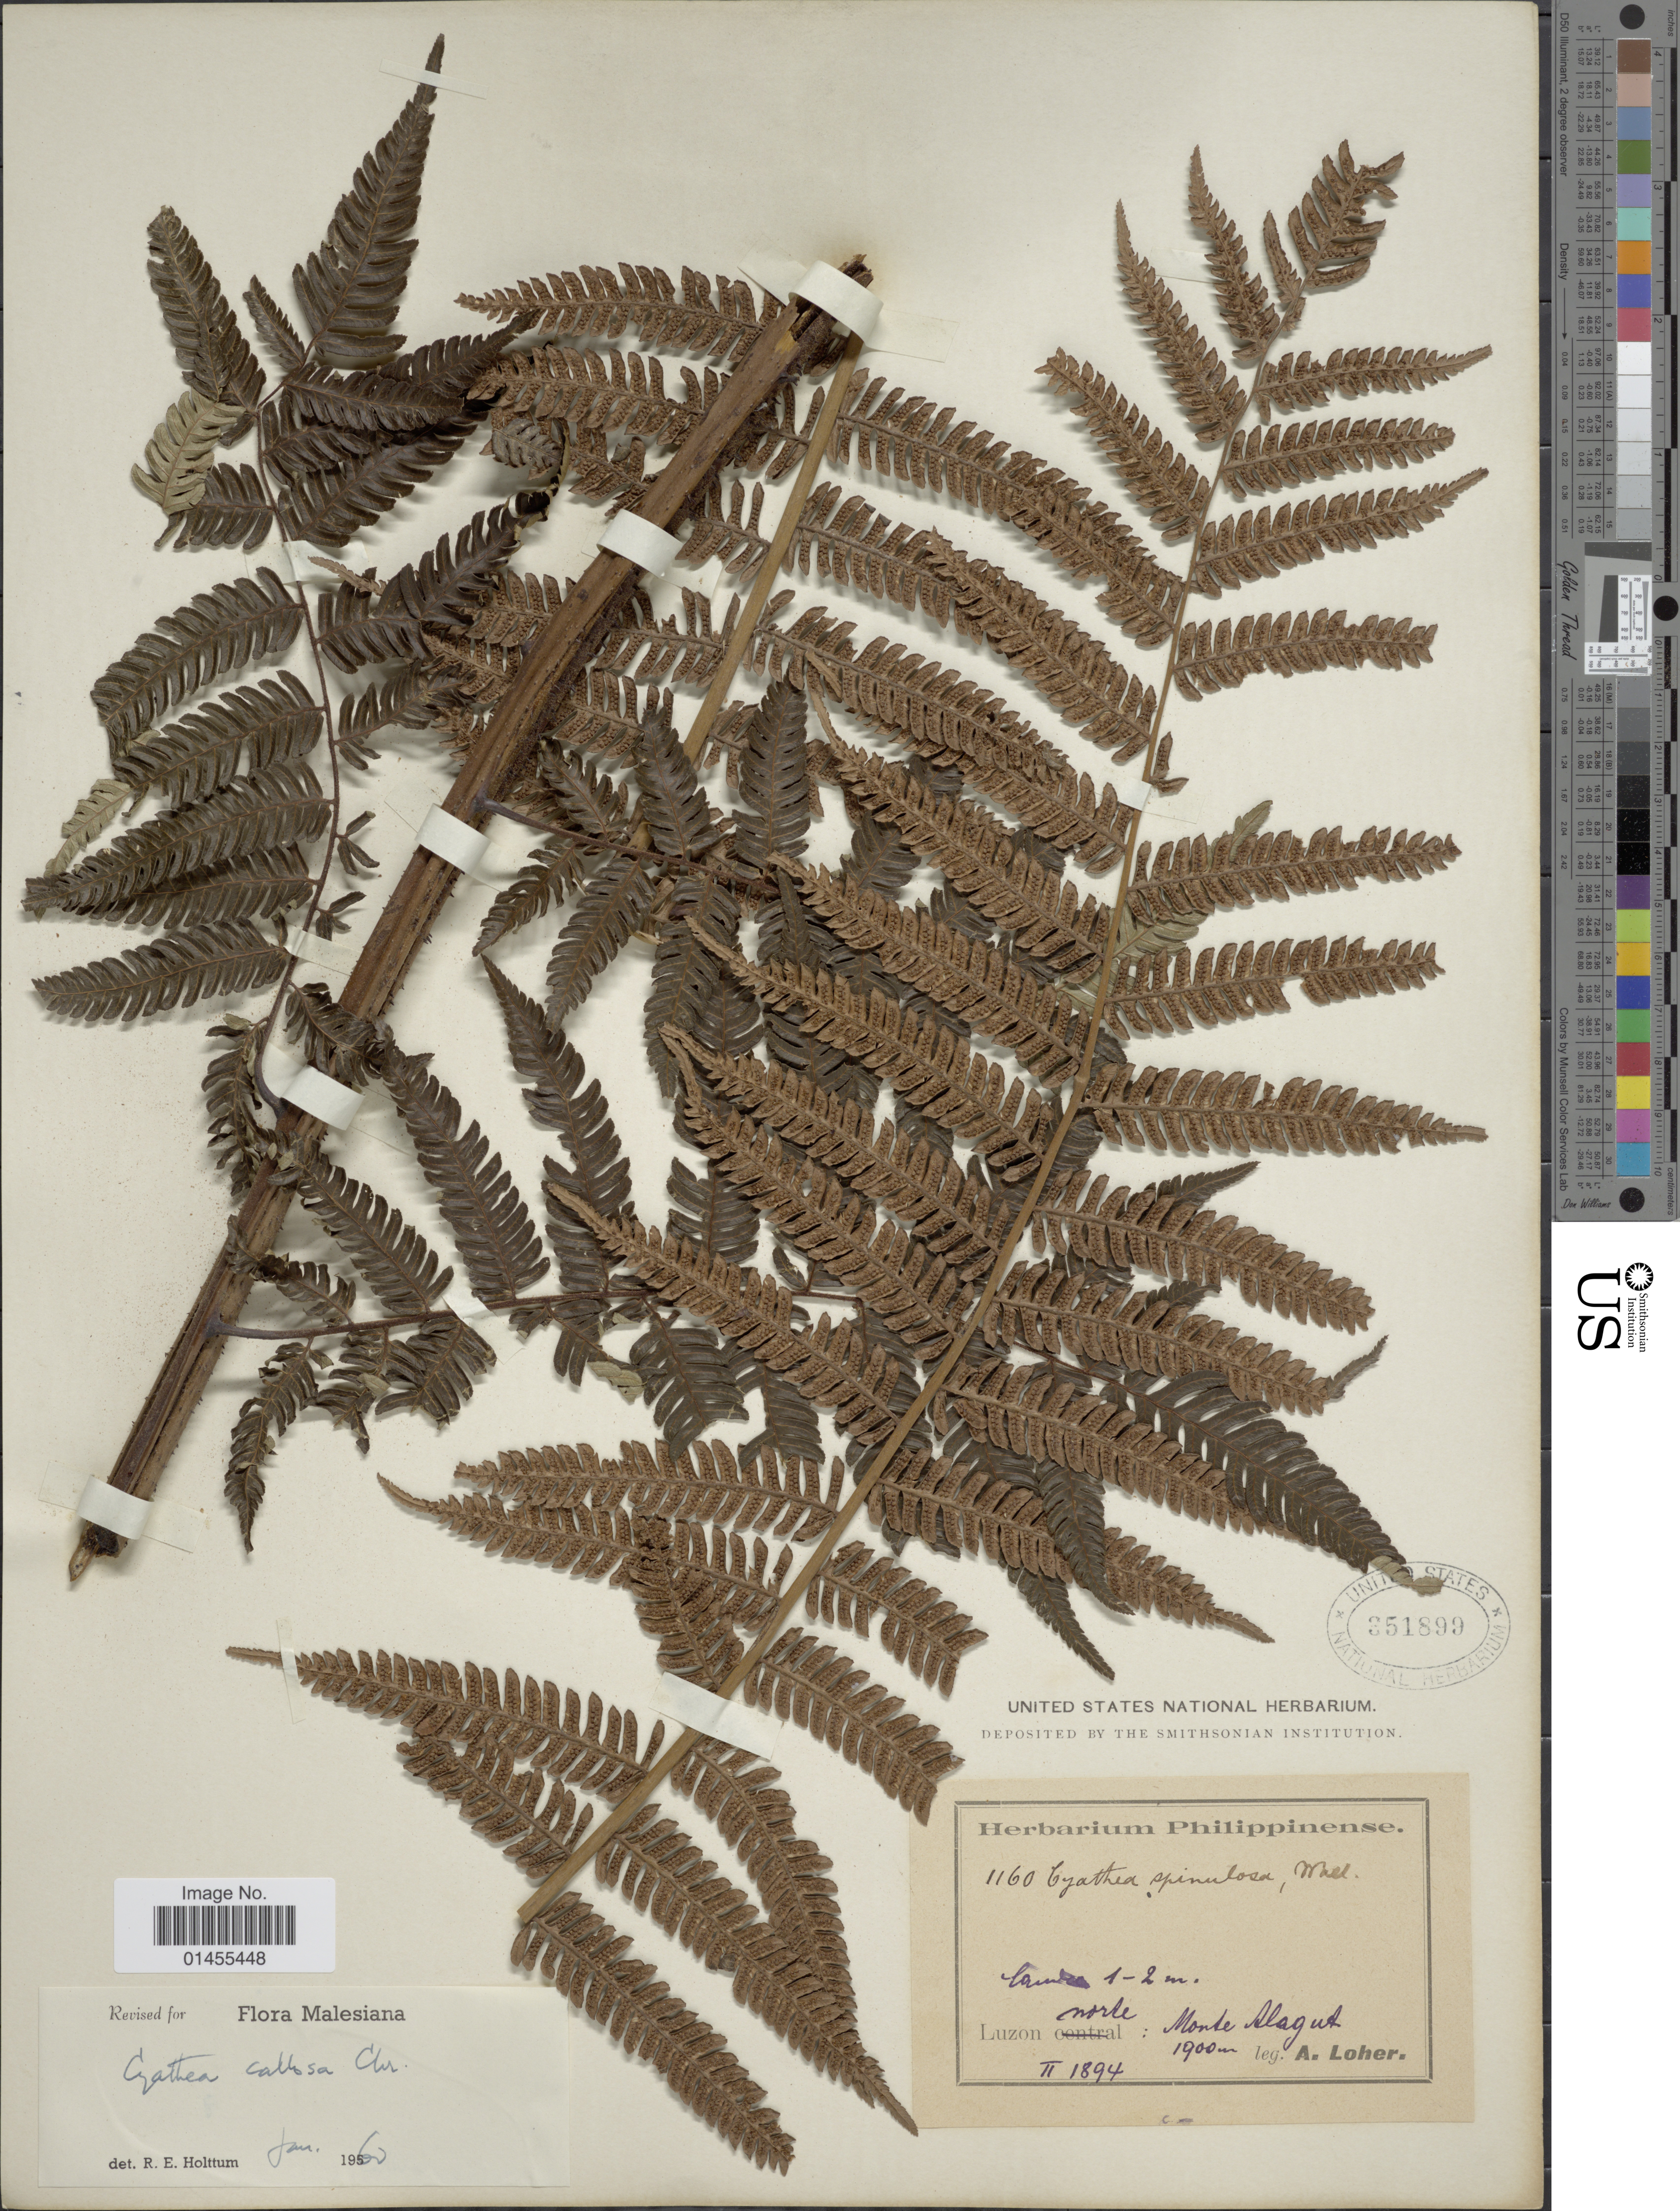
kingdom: Plantae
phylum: Tracheophyta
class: Polypodiopsida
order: Cyatheales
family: Cyatheaceae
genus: Alsophila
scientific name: Alsophila callosa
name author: (Christ) R.M. Tryon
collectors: A. Loher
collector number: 1160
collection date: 1894-02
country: Philippines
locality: Luzon norte: Monte Alagut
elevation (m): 1900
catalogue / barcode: US 351899